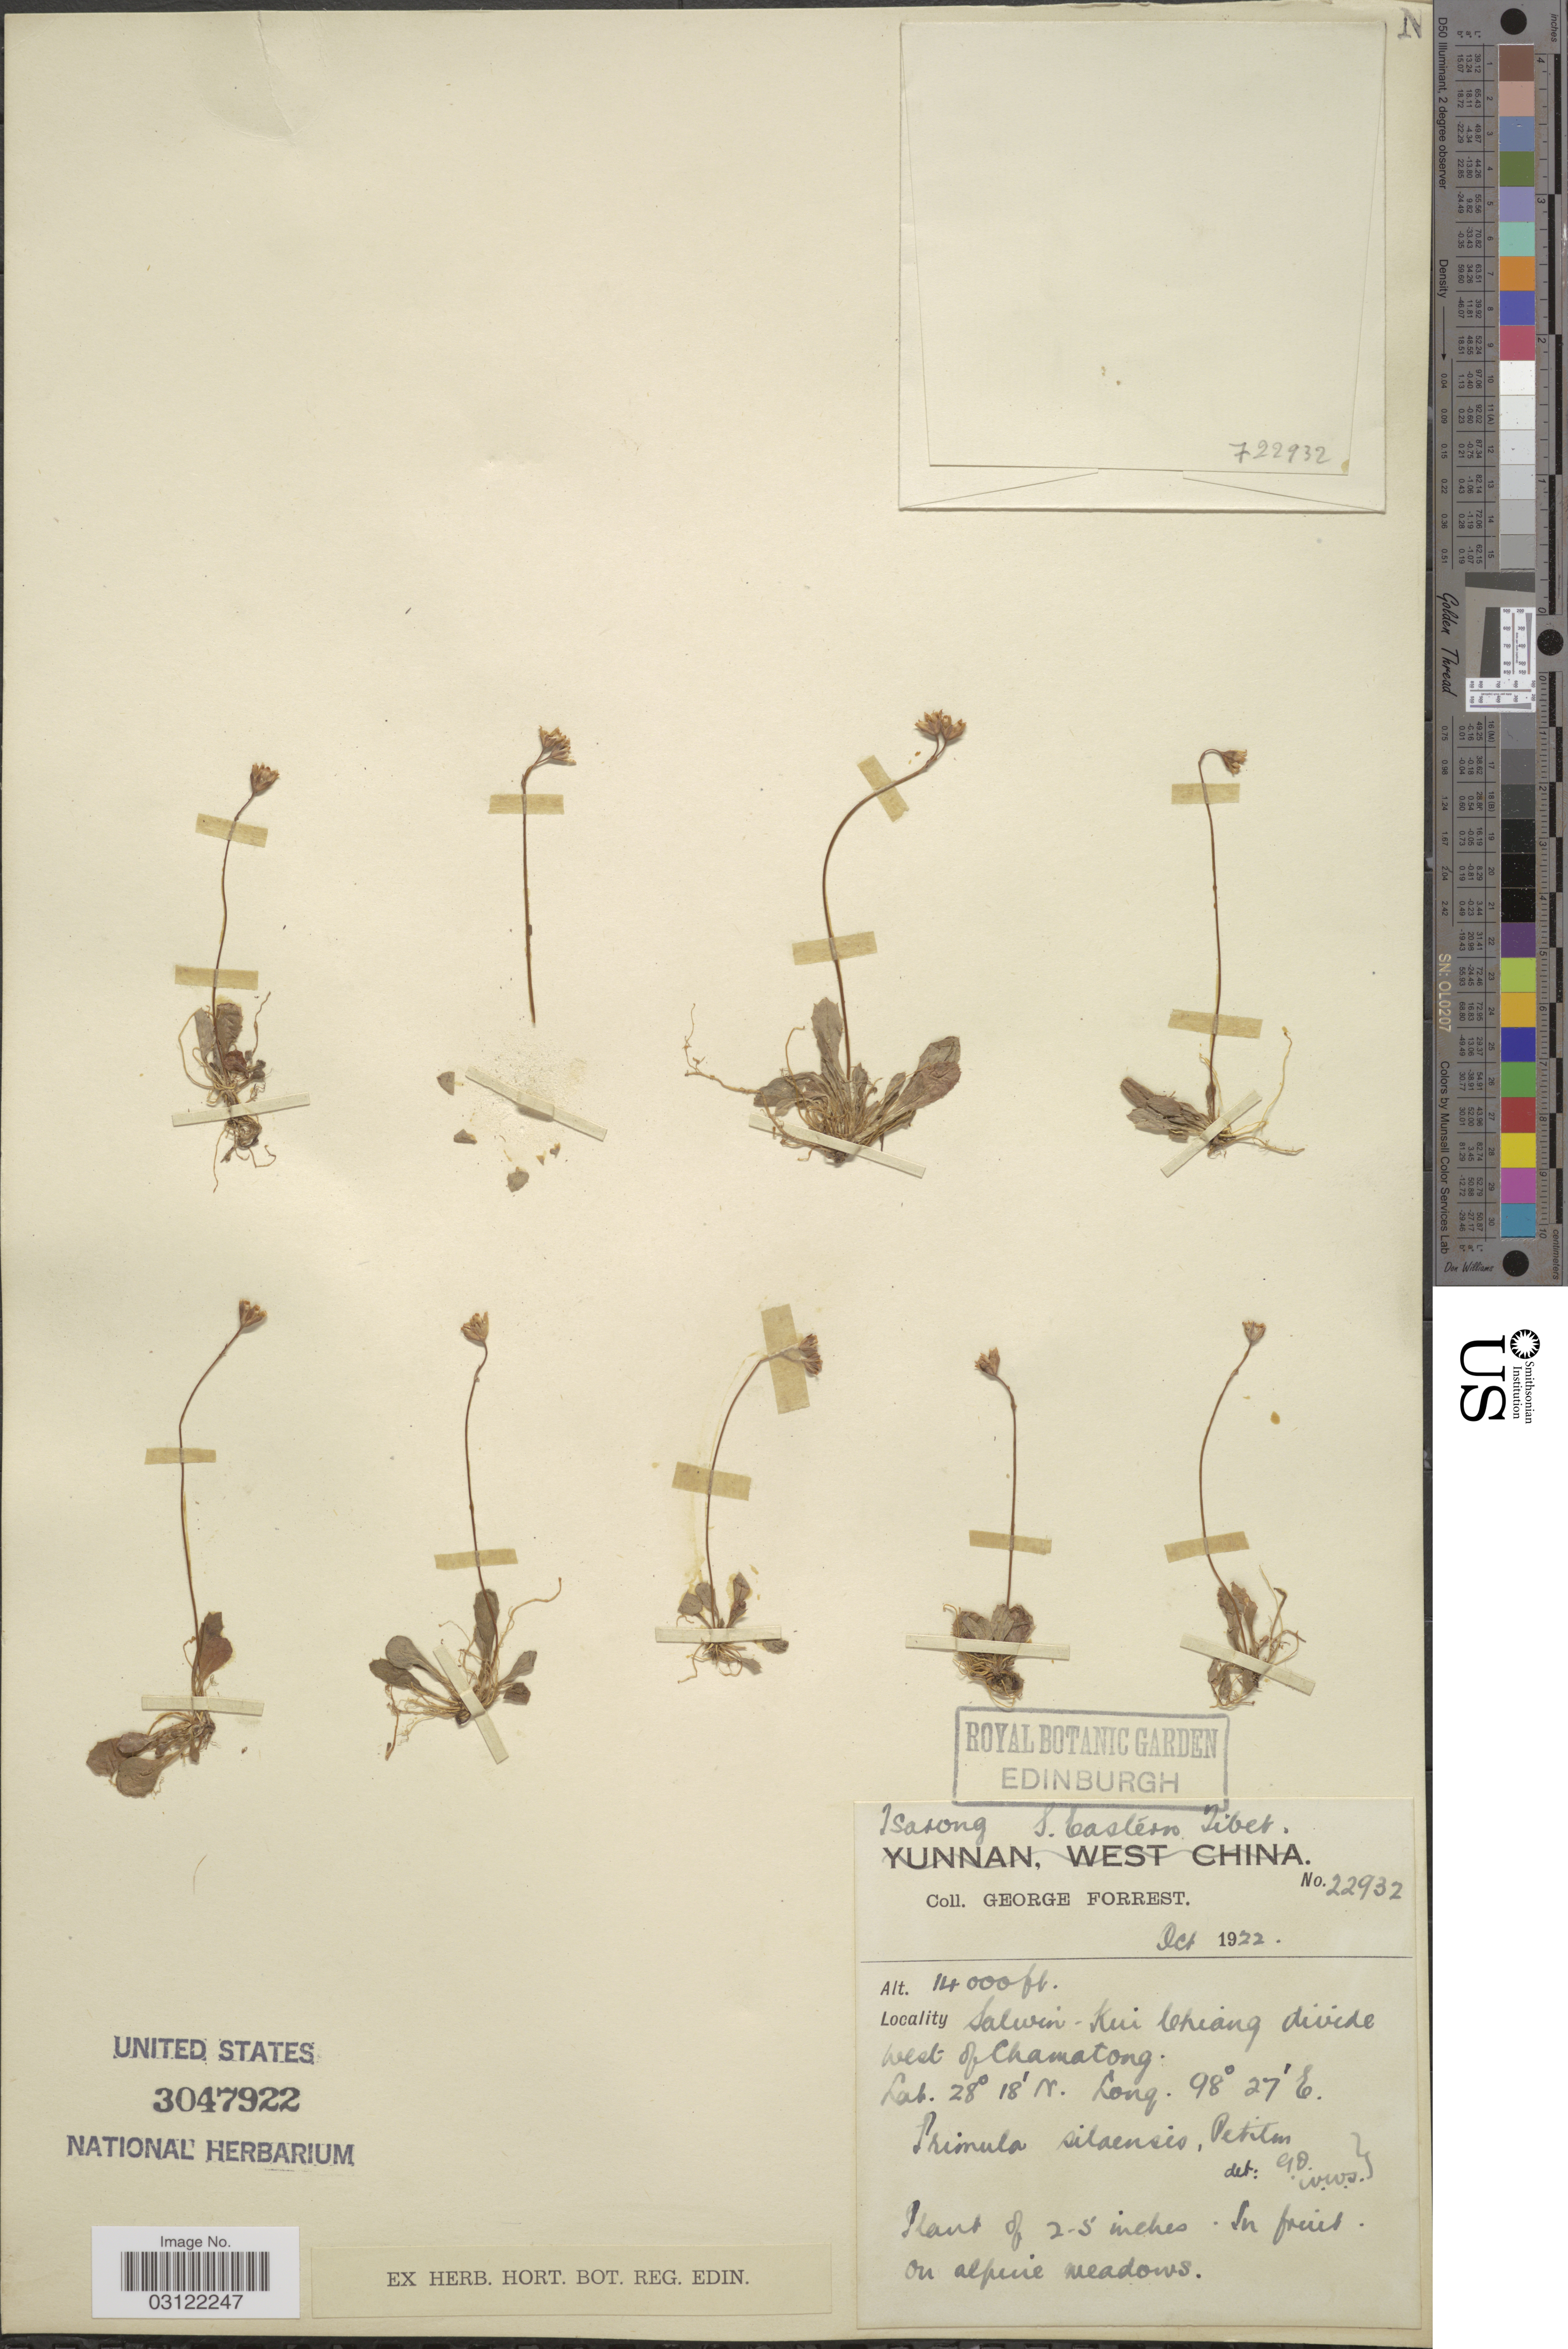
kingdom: Plantae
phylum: Tracheophyta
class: Magnoliopsida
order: Ericales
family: Primulaceae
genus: Primula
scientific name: Primula silaensis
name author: Petitm.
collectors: G. Forrest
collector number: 22932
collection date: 1922-10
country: China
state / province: Xizang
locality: Tsarong S. Eastern Tibet. Salwin-Kui Chiang divide West of Chamatong.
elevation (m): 4267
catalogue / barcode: US 3047922